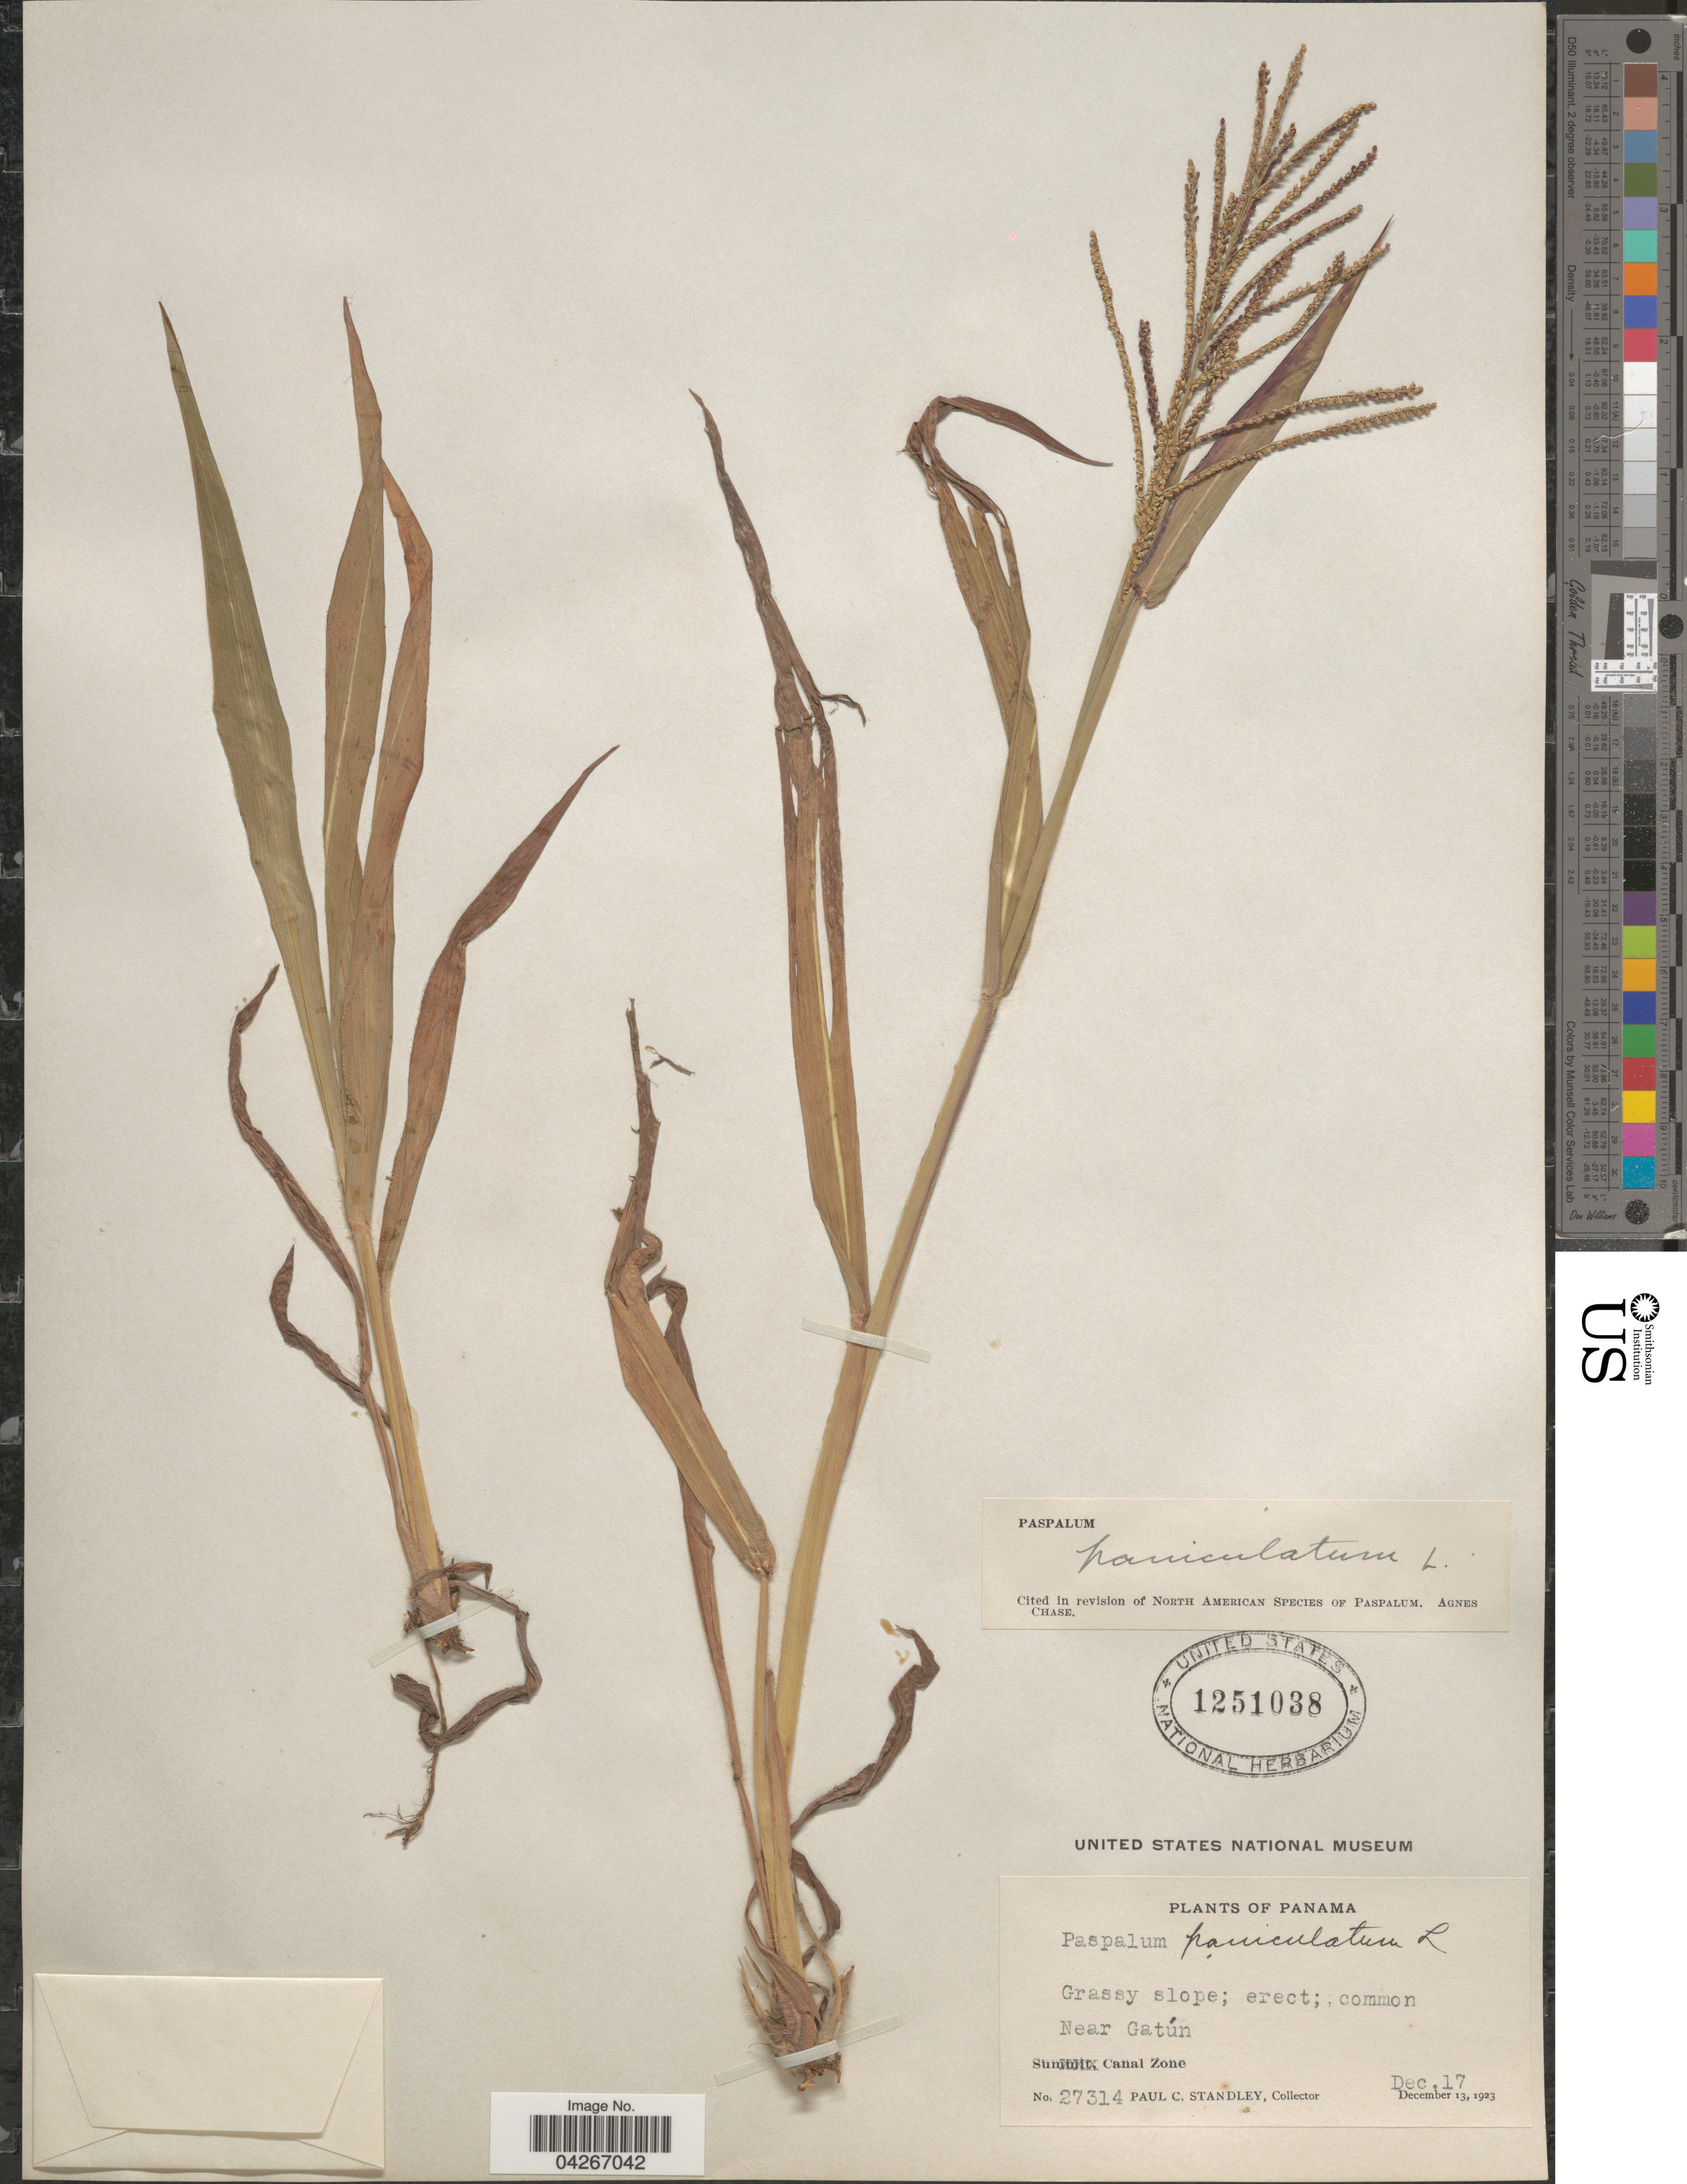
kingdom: Plantae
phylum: Tracheophyta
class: Liliopsida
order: Poales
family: Poaceae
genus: Paspalum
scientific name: Paspalum paniculatum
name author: L.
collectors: P. C. Standley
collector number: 27314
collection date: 1923-12-17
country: Panama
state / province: Colón / Panamá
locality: Near Gatún. Canal Zone.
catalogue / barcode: US 1251038